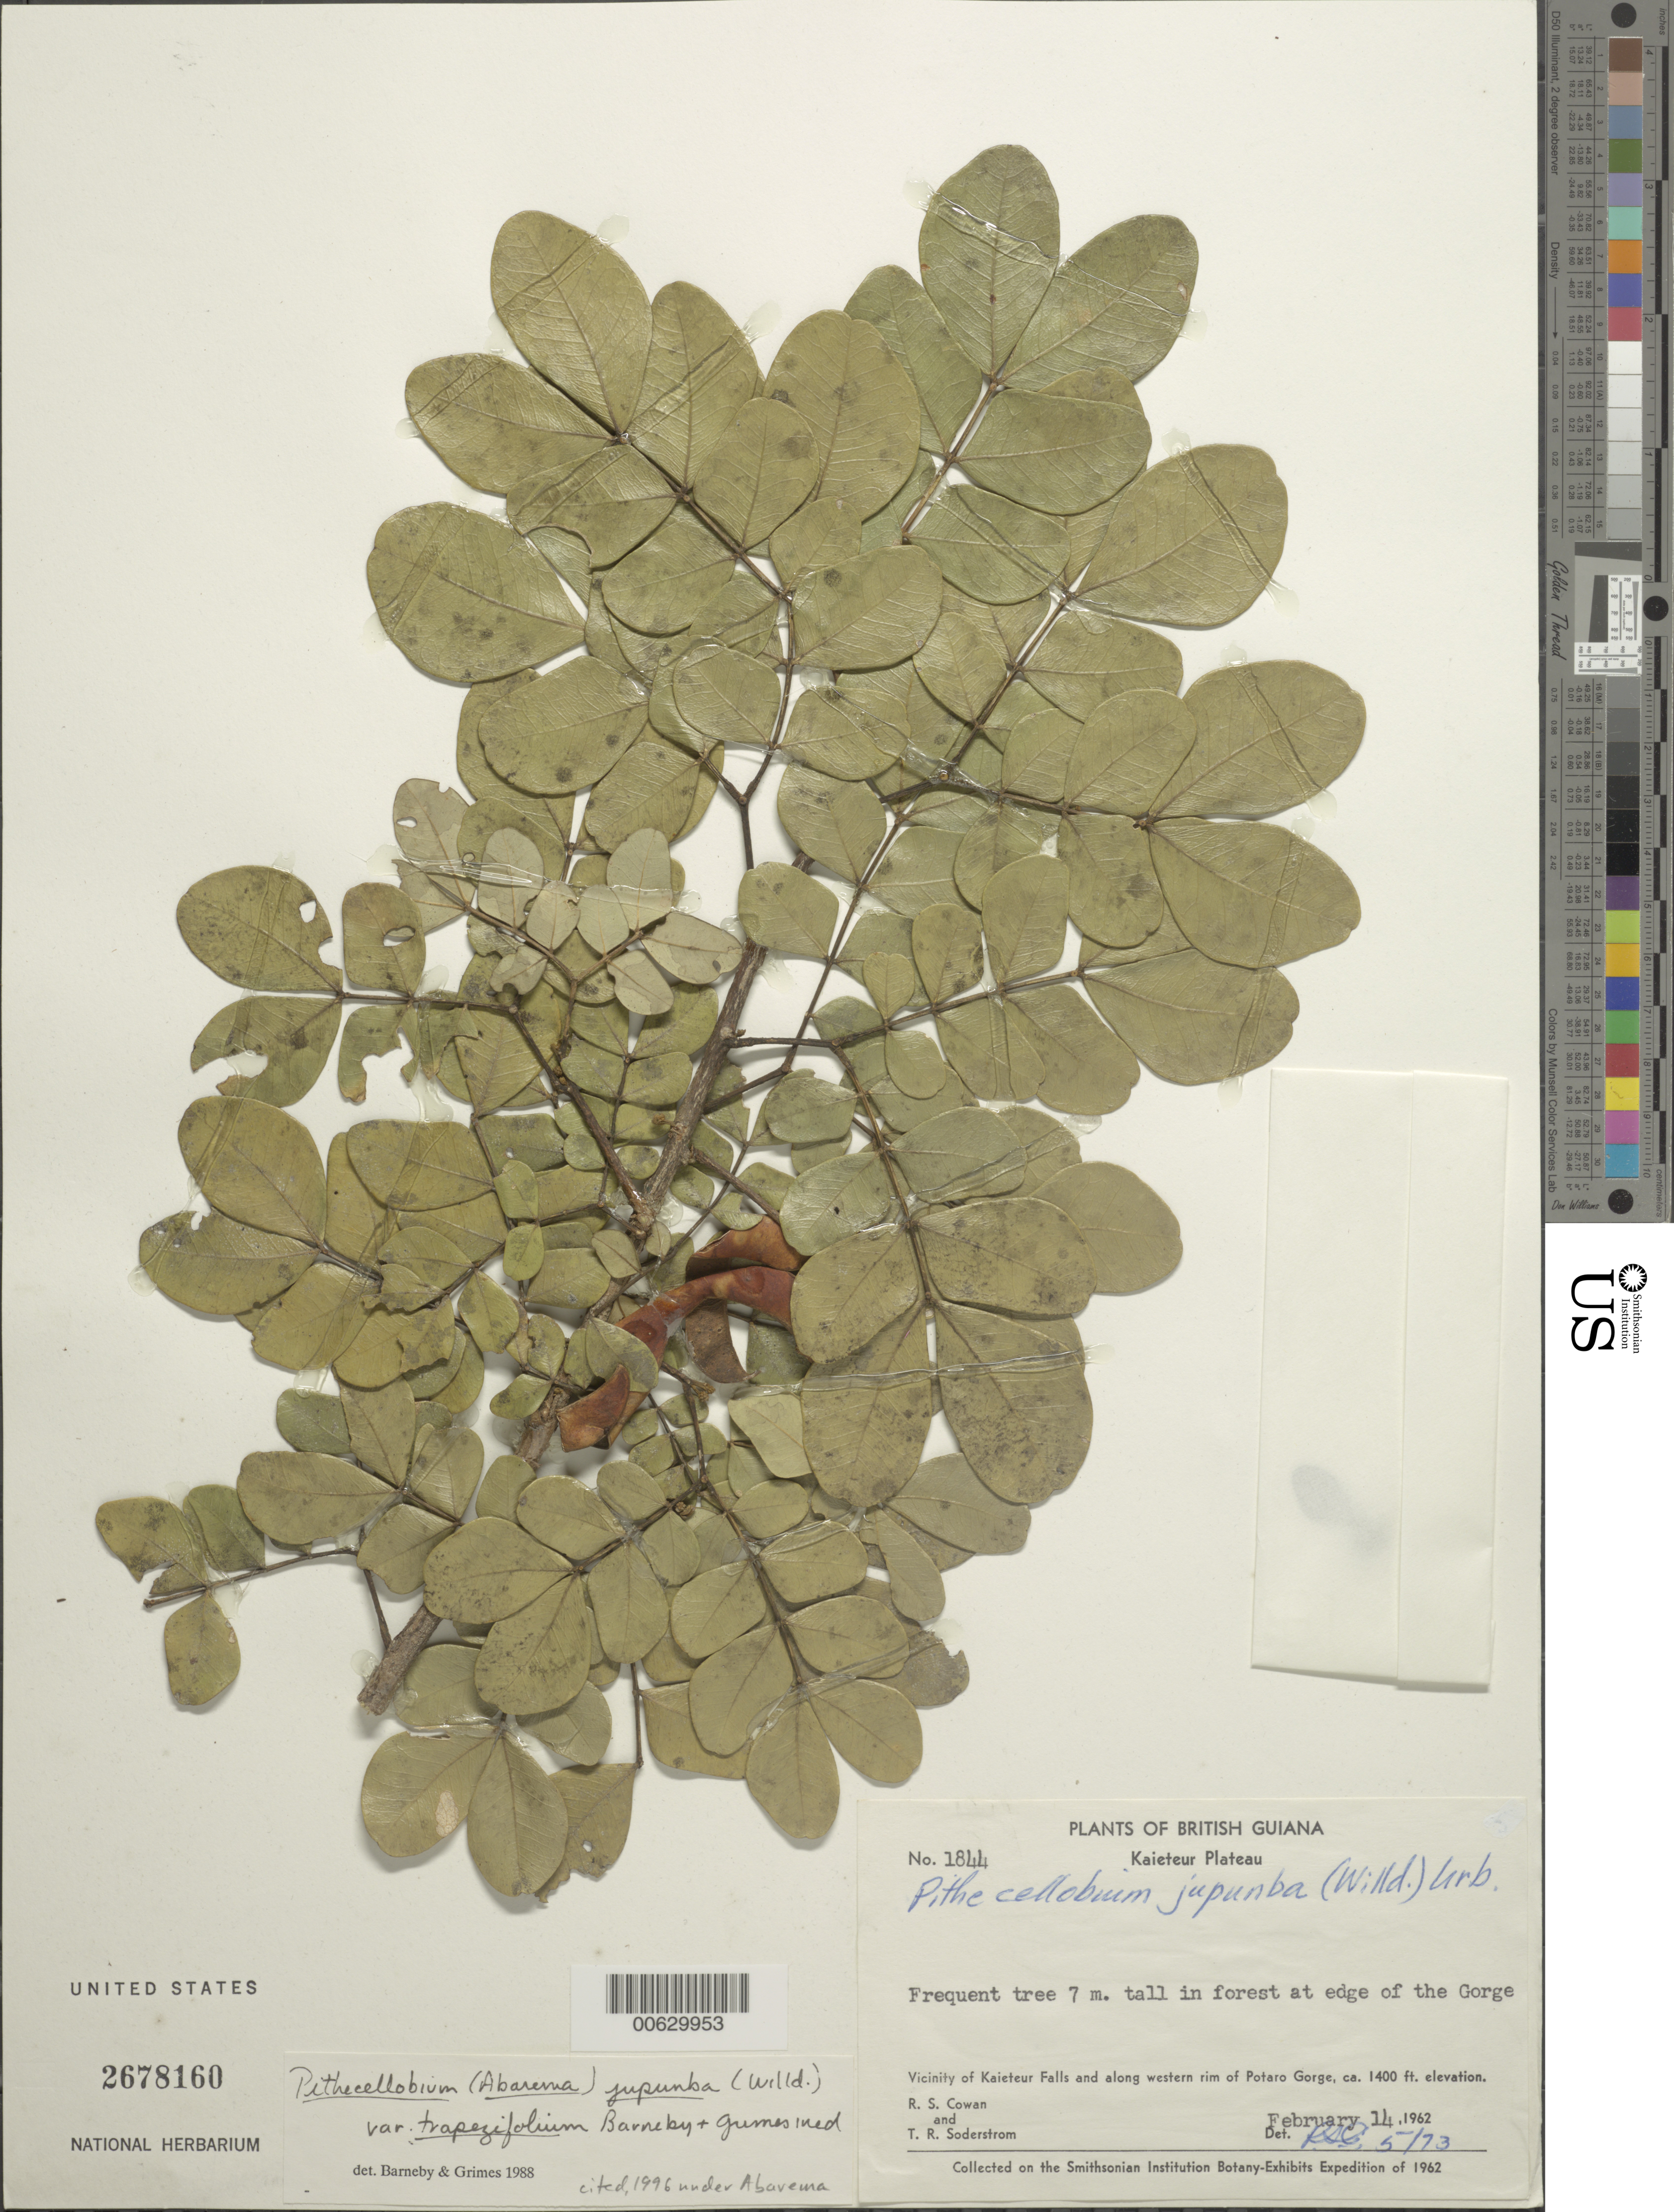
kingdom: Plantae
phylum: Tracheophyta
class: Magnoliopsida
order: Fabales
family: Fabaceae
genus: Jupunba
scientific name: Jupunba trapezifolia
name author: (Vahl) Moldenke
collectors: R. S. Cowan & T. R. Soderstrom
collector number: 1844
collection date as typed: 14-Feb-62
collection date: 1962-02-14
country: Guyana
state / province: Potaro-Siparuni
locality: Kaieteur Plateau, vicinity of Kaieteur Falls and western rim of Potaro Gorge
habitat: Forest at edge of the gorge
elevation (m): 427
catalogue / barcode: US 2678160